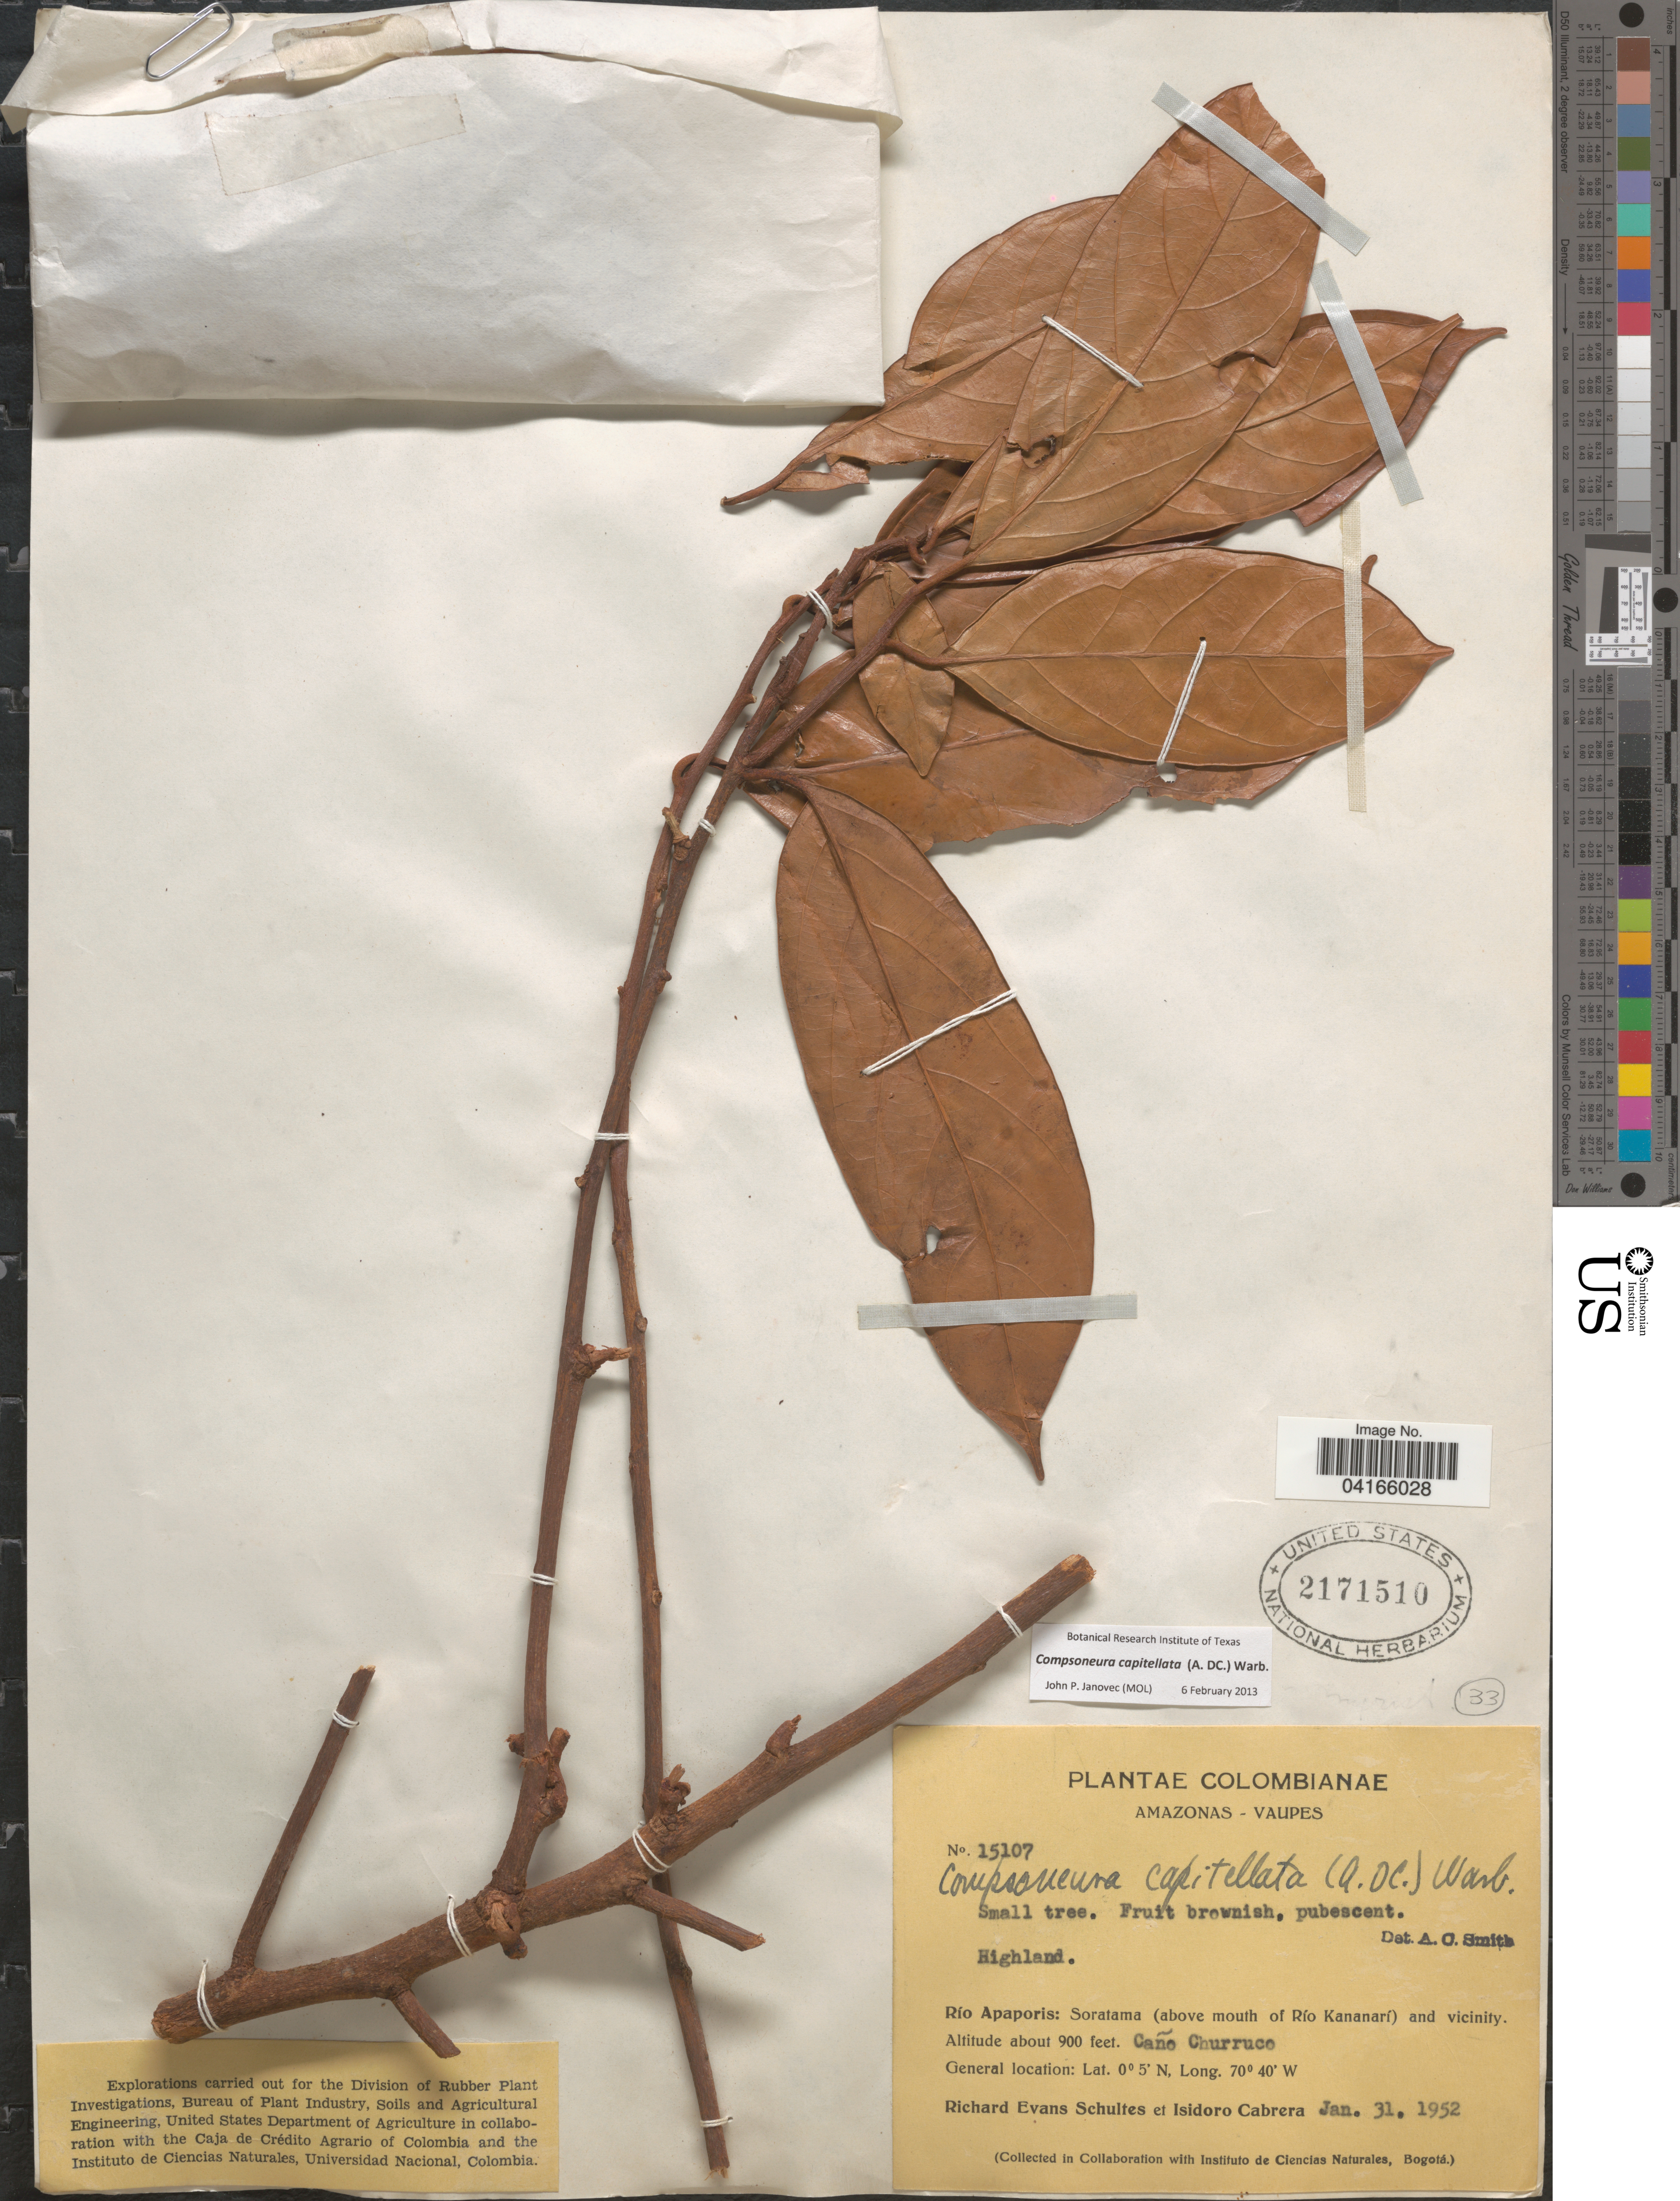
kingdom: Plantae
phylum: Tracheophyta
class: Magnoliopsida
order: Magnoliales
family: Myristicaceae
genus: Compsoneura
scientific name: Compsoneura capitellata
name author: (A. DC.) Warb.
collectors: R. E. Schultes & I. Cabrera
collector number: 15107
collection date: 1952-01-31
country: Colombia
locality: Colombianae. Amazonas-Vaupes. Río Apaporis: Soratama (above mouth of Río Kananarí) and vicinity. Caño Churruco.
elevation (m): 274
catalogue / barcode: US 2171510